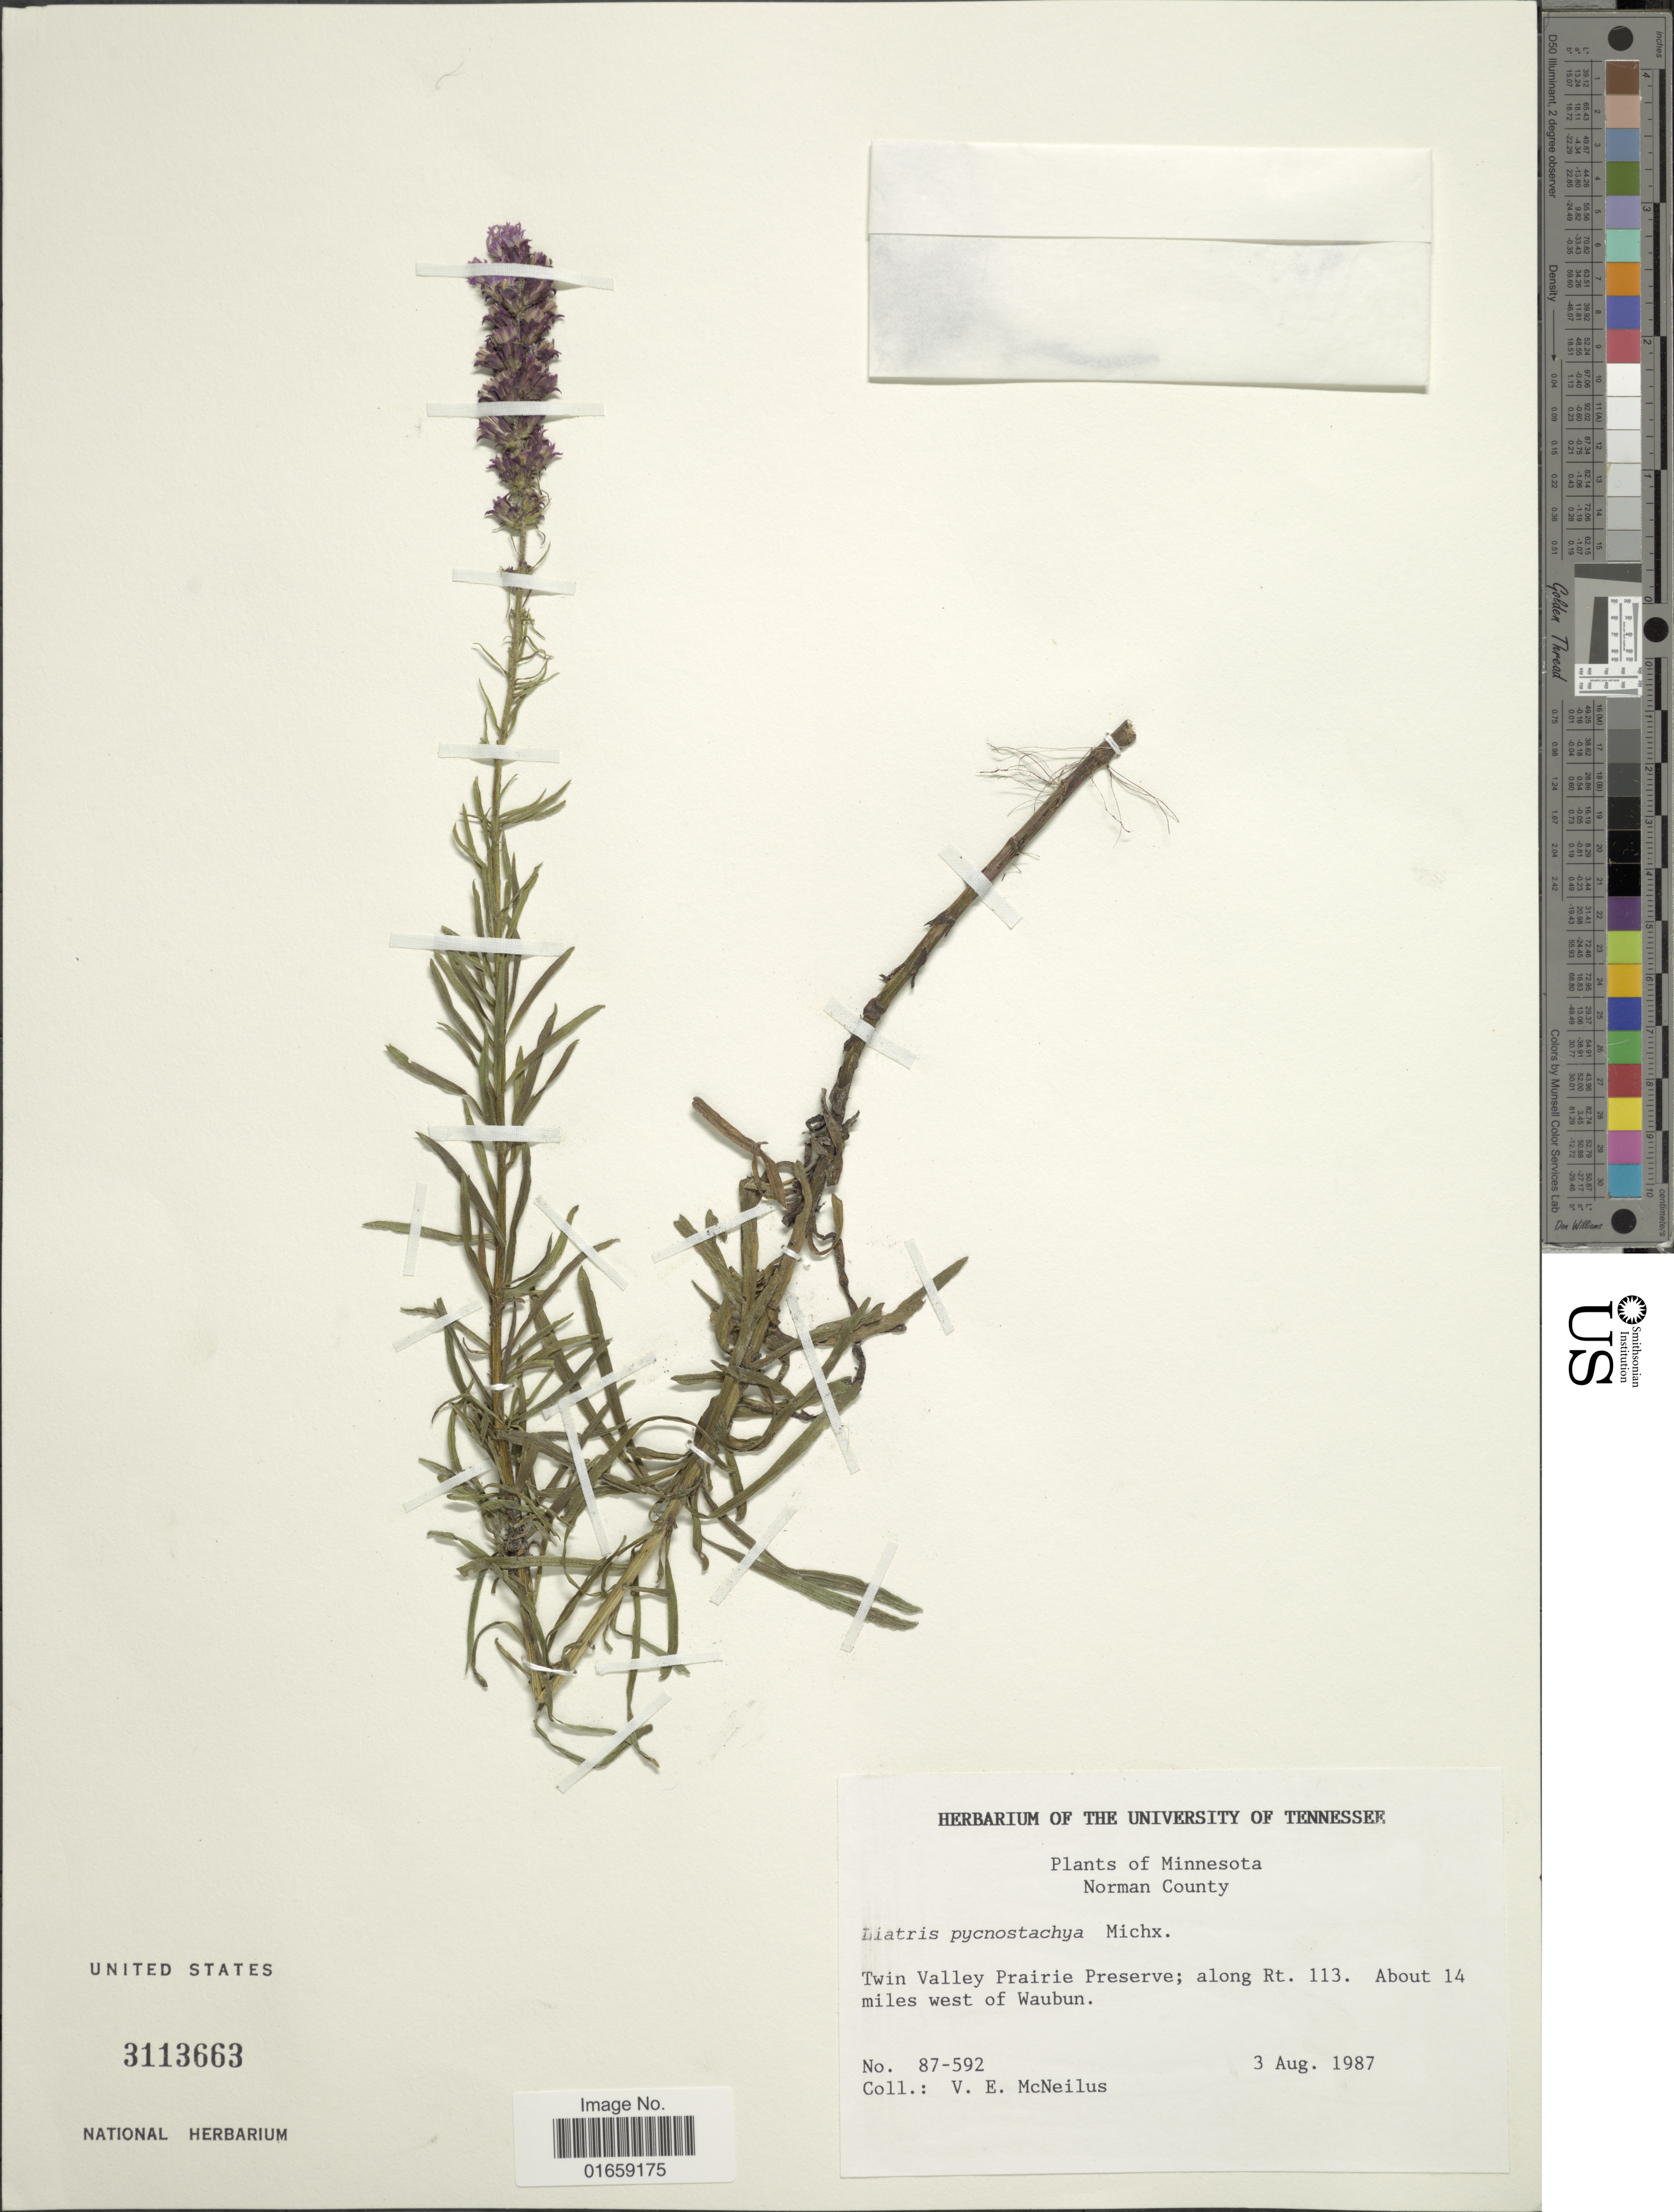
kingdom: Plantae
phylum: Tracheophyta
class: Magnoliopsida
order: Asterales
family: Asteraceae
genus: Liatris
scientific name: Liatris pycnostachya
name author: Michx.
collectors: V. Mcneilus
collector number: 87-592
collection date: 1987-08-03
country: United States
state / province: Minnesota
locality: Twin Valley Prairie Preserve; along Rt. 113, about 14 miles west of Waubun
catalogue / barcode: US 3113663